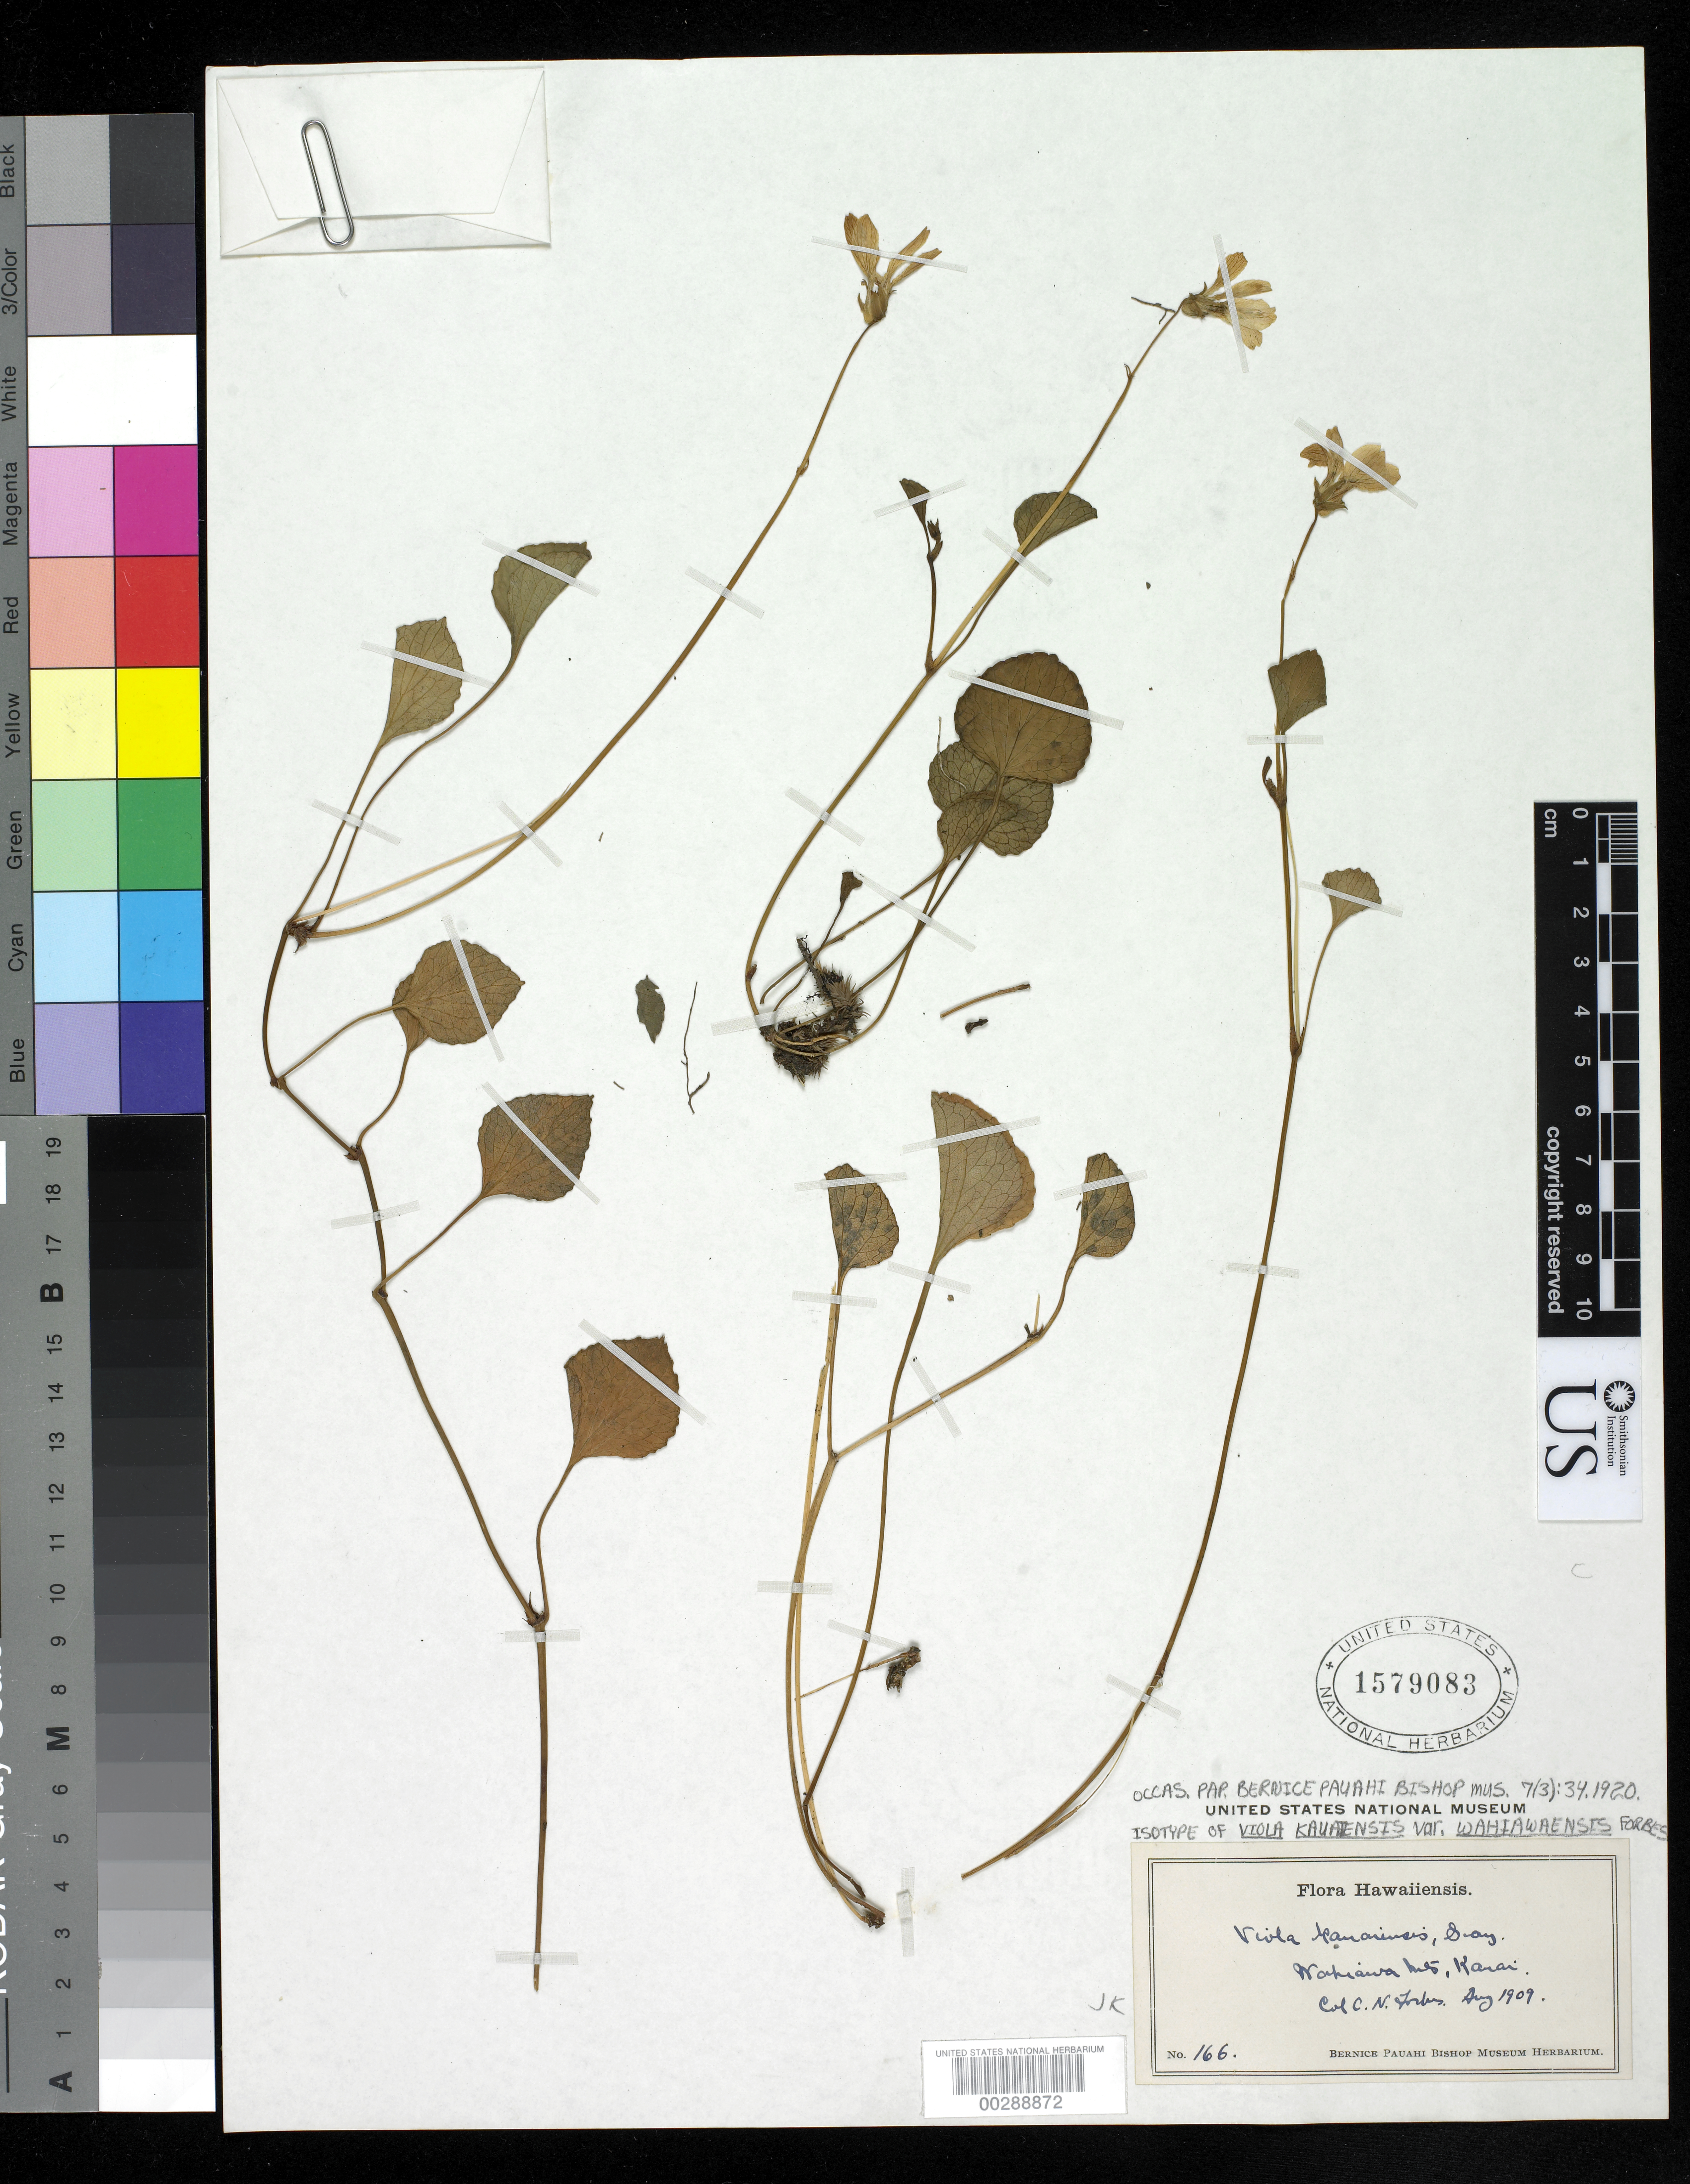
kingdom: Plantae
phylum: Tracheophyta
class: Magnoliopsida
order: Malpighiales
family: Violaceae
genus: Viola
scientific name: Viola kauaiensis var. wahiawaensis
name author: C.N. Forbes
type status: Isotype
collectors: C. N. Forbes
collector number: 166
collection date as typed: Aug 1909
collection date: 1909-08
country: United States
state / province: Hawaii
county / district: Kauai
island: Kaua'i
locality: Wahiawa Mountains.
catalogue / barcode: US 1579083